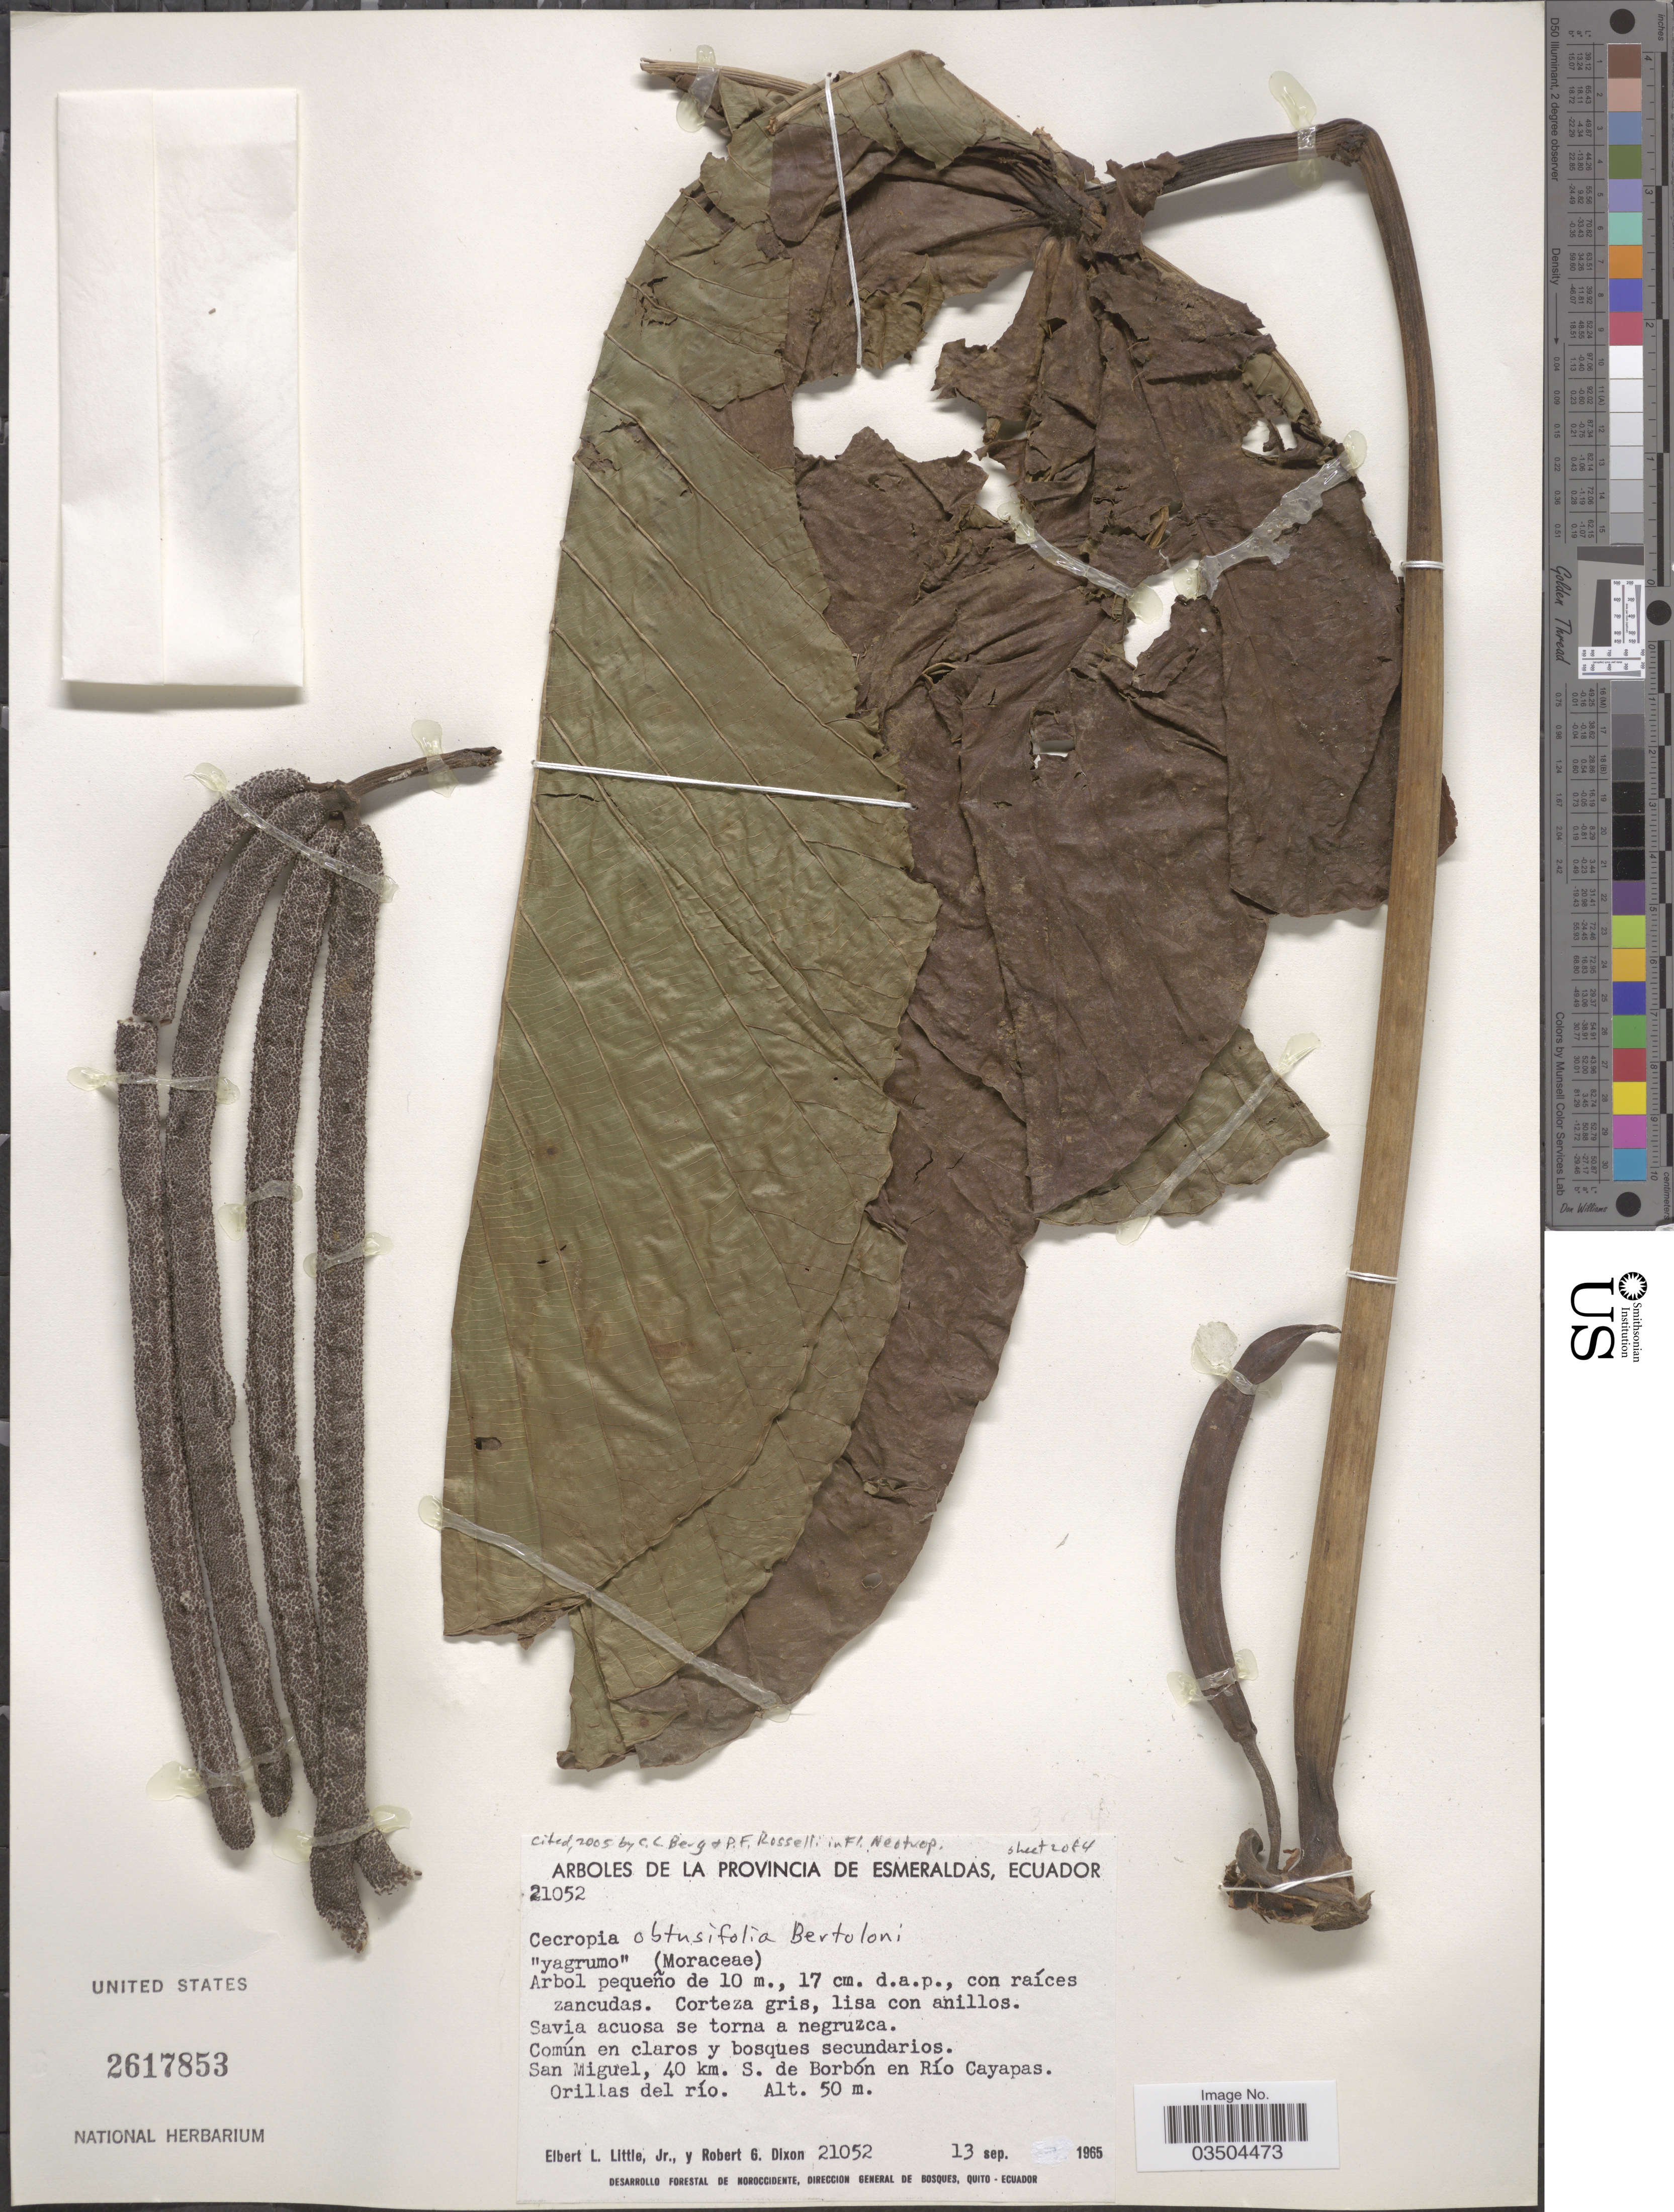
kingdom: Plantae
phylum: Tracheophyta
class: Magnoliopsida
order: Rosales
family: Urticaceae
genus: Cecropia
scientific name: Cecropia obtusifolia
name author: Bertol.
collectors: E. L. Little & R. G. Dixon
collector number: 21052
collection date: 1965-09-13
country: Ecuador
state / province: Esmeraldas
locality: San Miguel, 40 km. S. de Borbón en Río Cayapas. Orillas del río.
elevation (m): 50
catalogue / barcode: US 2617853